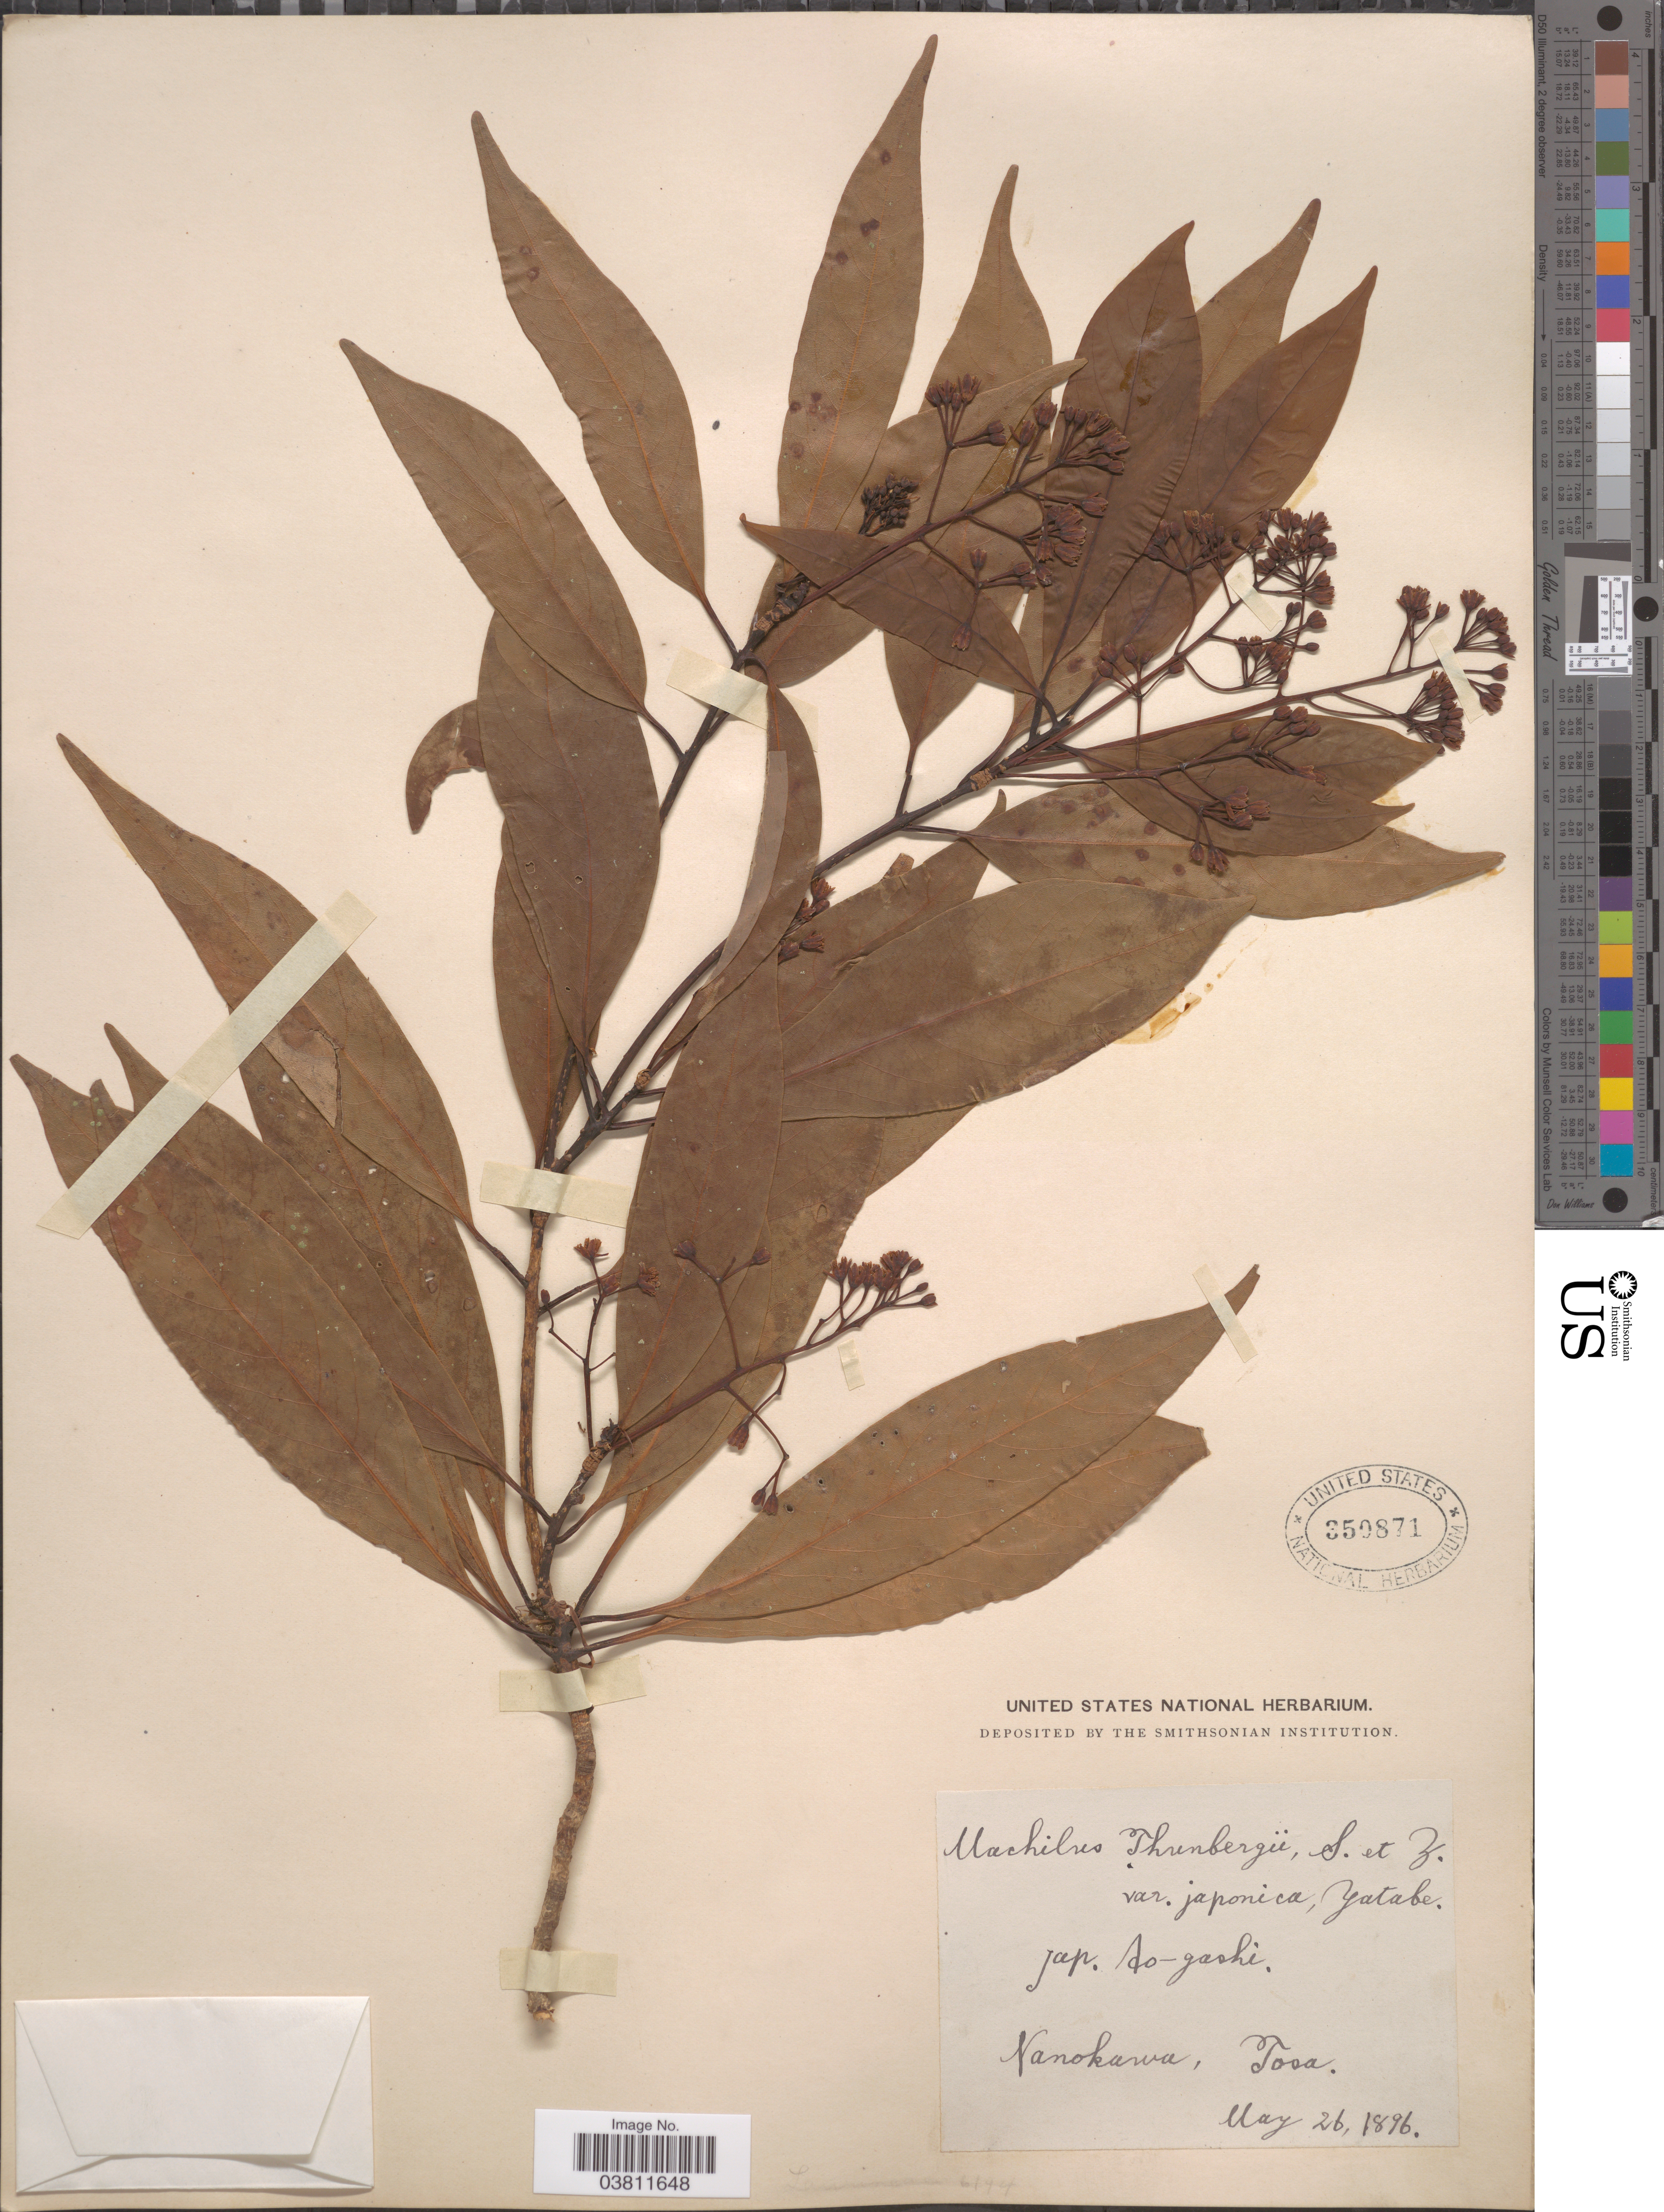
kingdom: Plantae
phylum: Tracheophyta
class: Magnoliopsida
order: Laurales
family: Lauraceae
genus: Machilus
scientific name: Machilus japonica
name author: Siebold & Zucc.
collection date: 1896-05-26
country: Japan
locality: Nanokawa, Tosa.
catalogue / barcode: US 350871